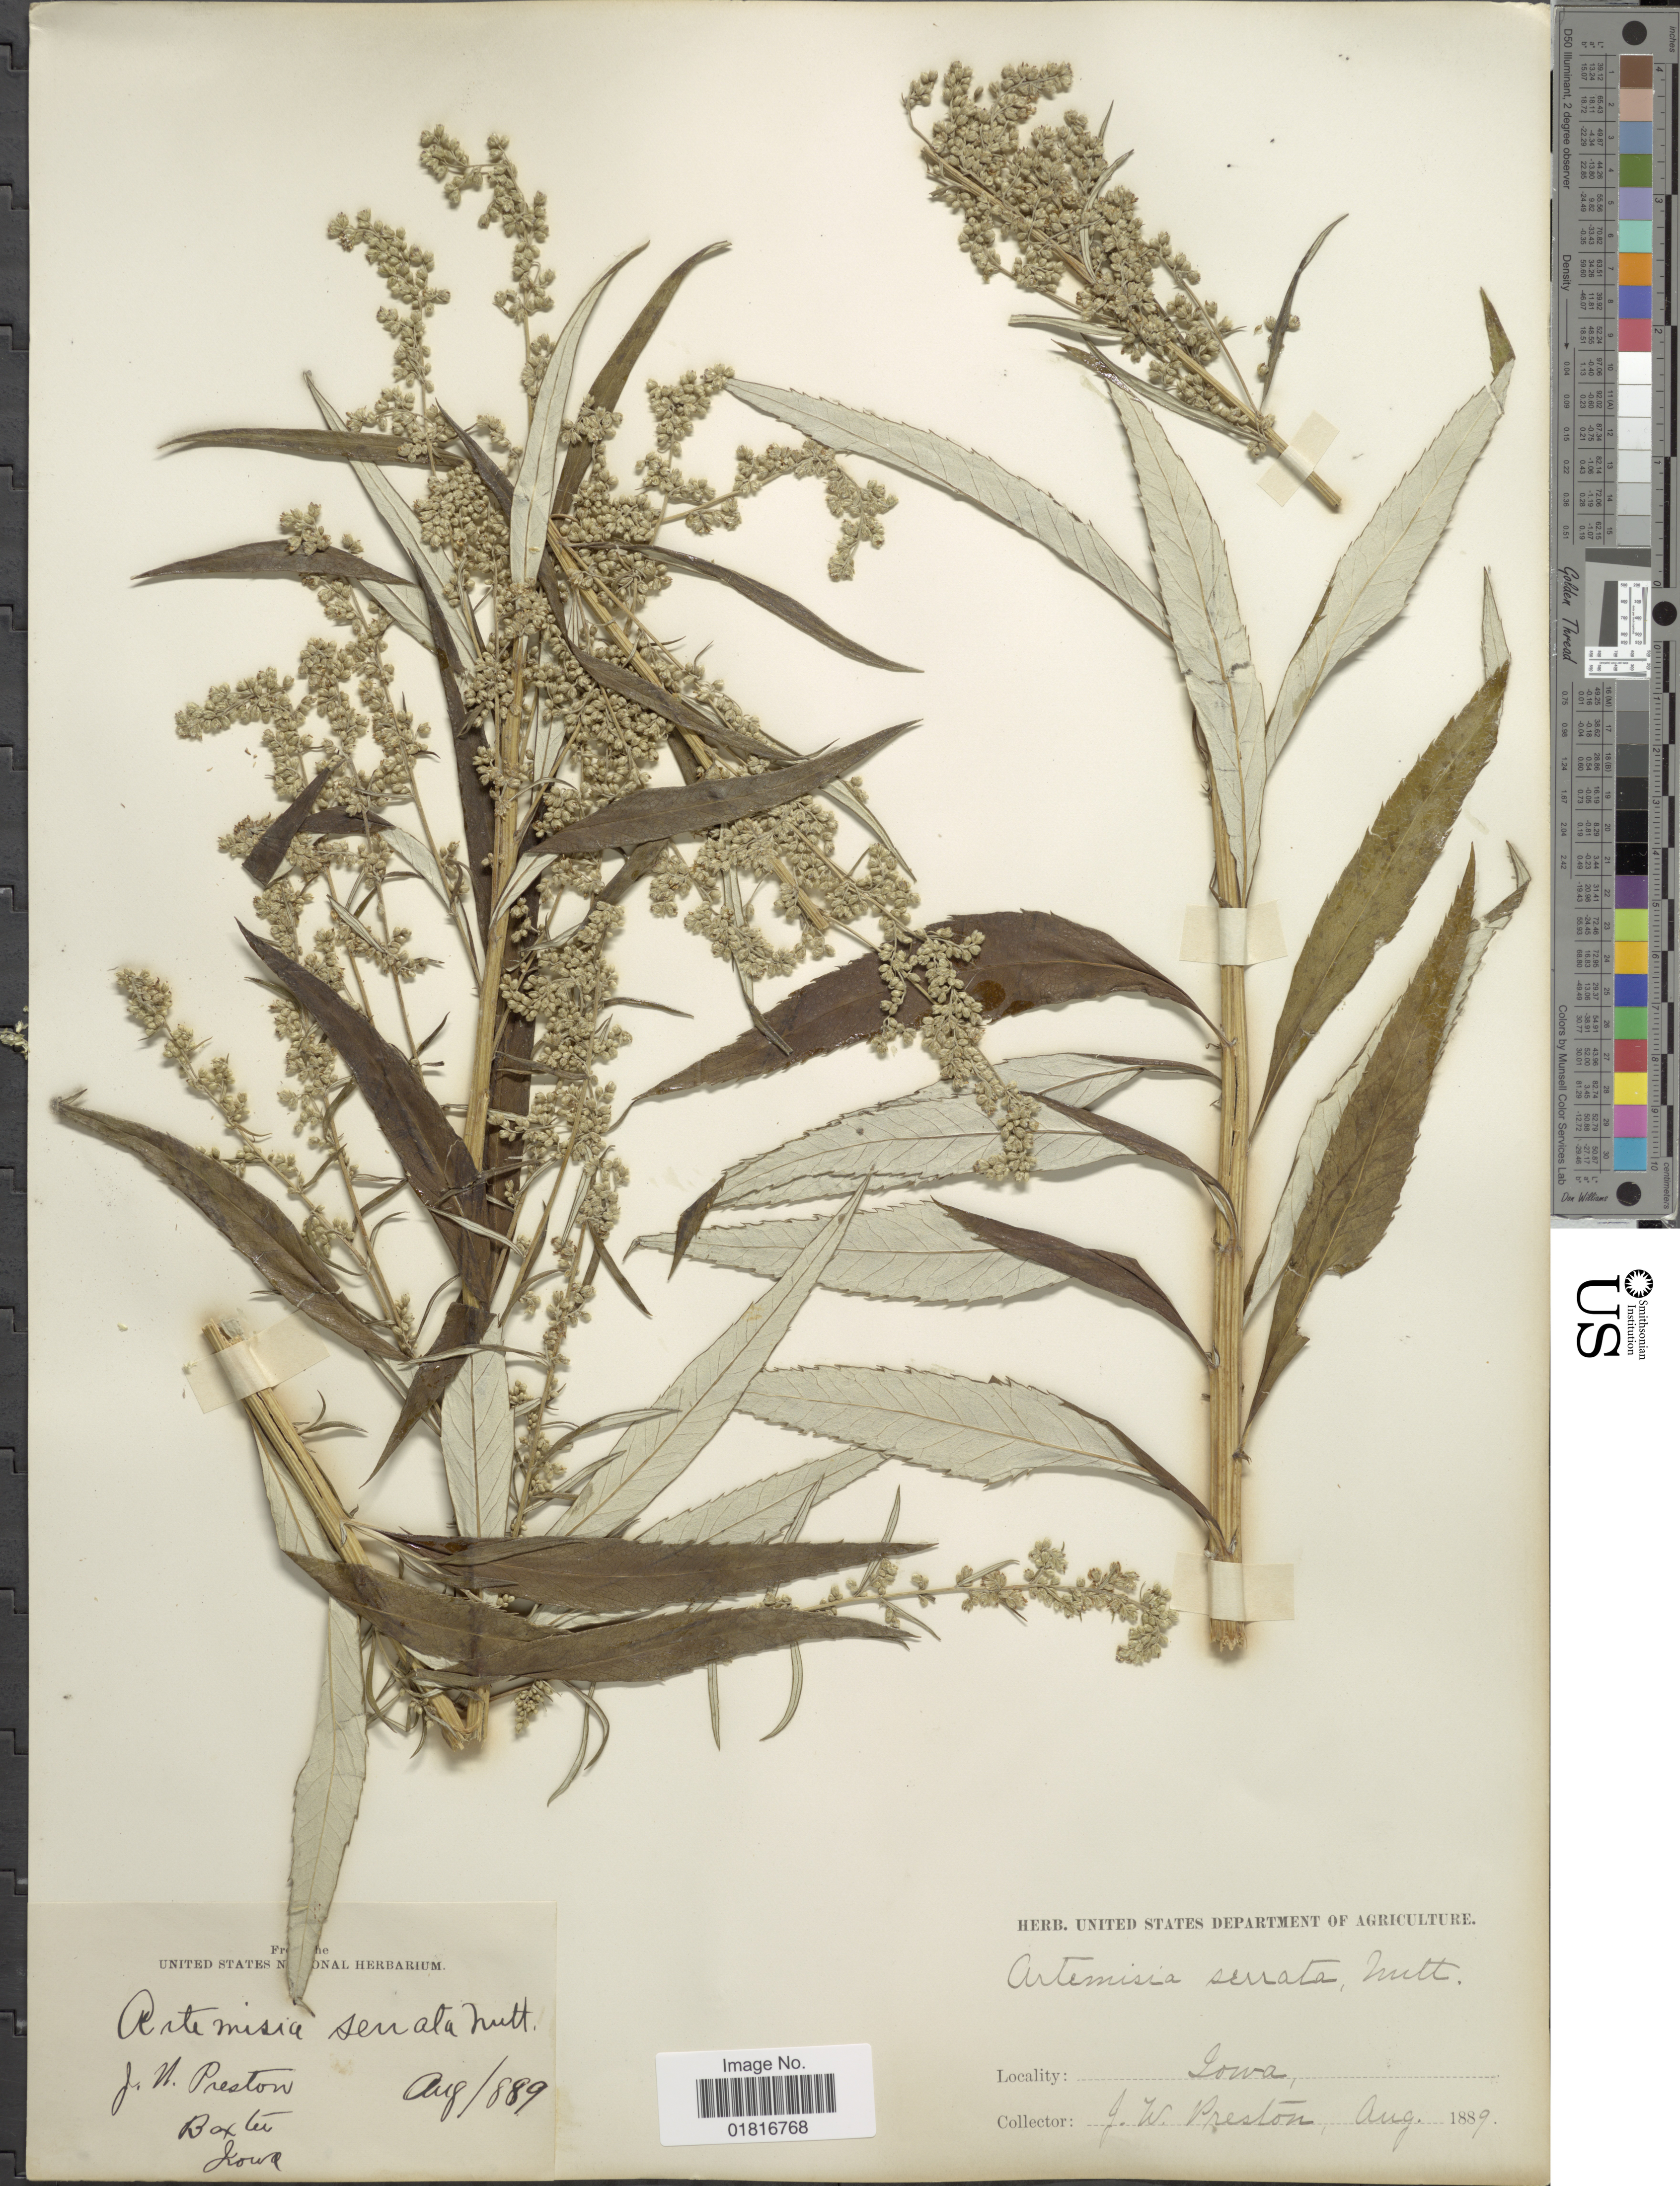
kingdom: Plantae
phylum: Tracheophyta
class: Magnoliopsida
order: Asterales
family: Asteraceae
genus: Artemisia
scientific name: Artemisia serrata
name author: Nutt.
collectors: J. Preston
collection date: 1889-08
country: United States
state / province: Iowa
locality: Baxter